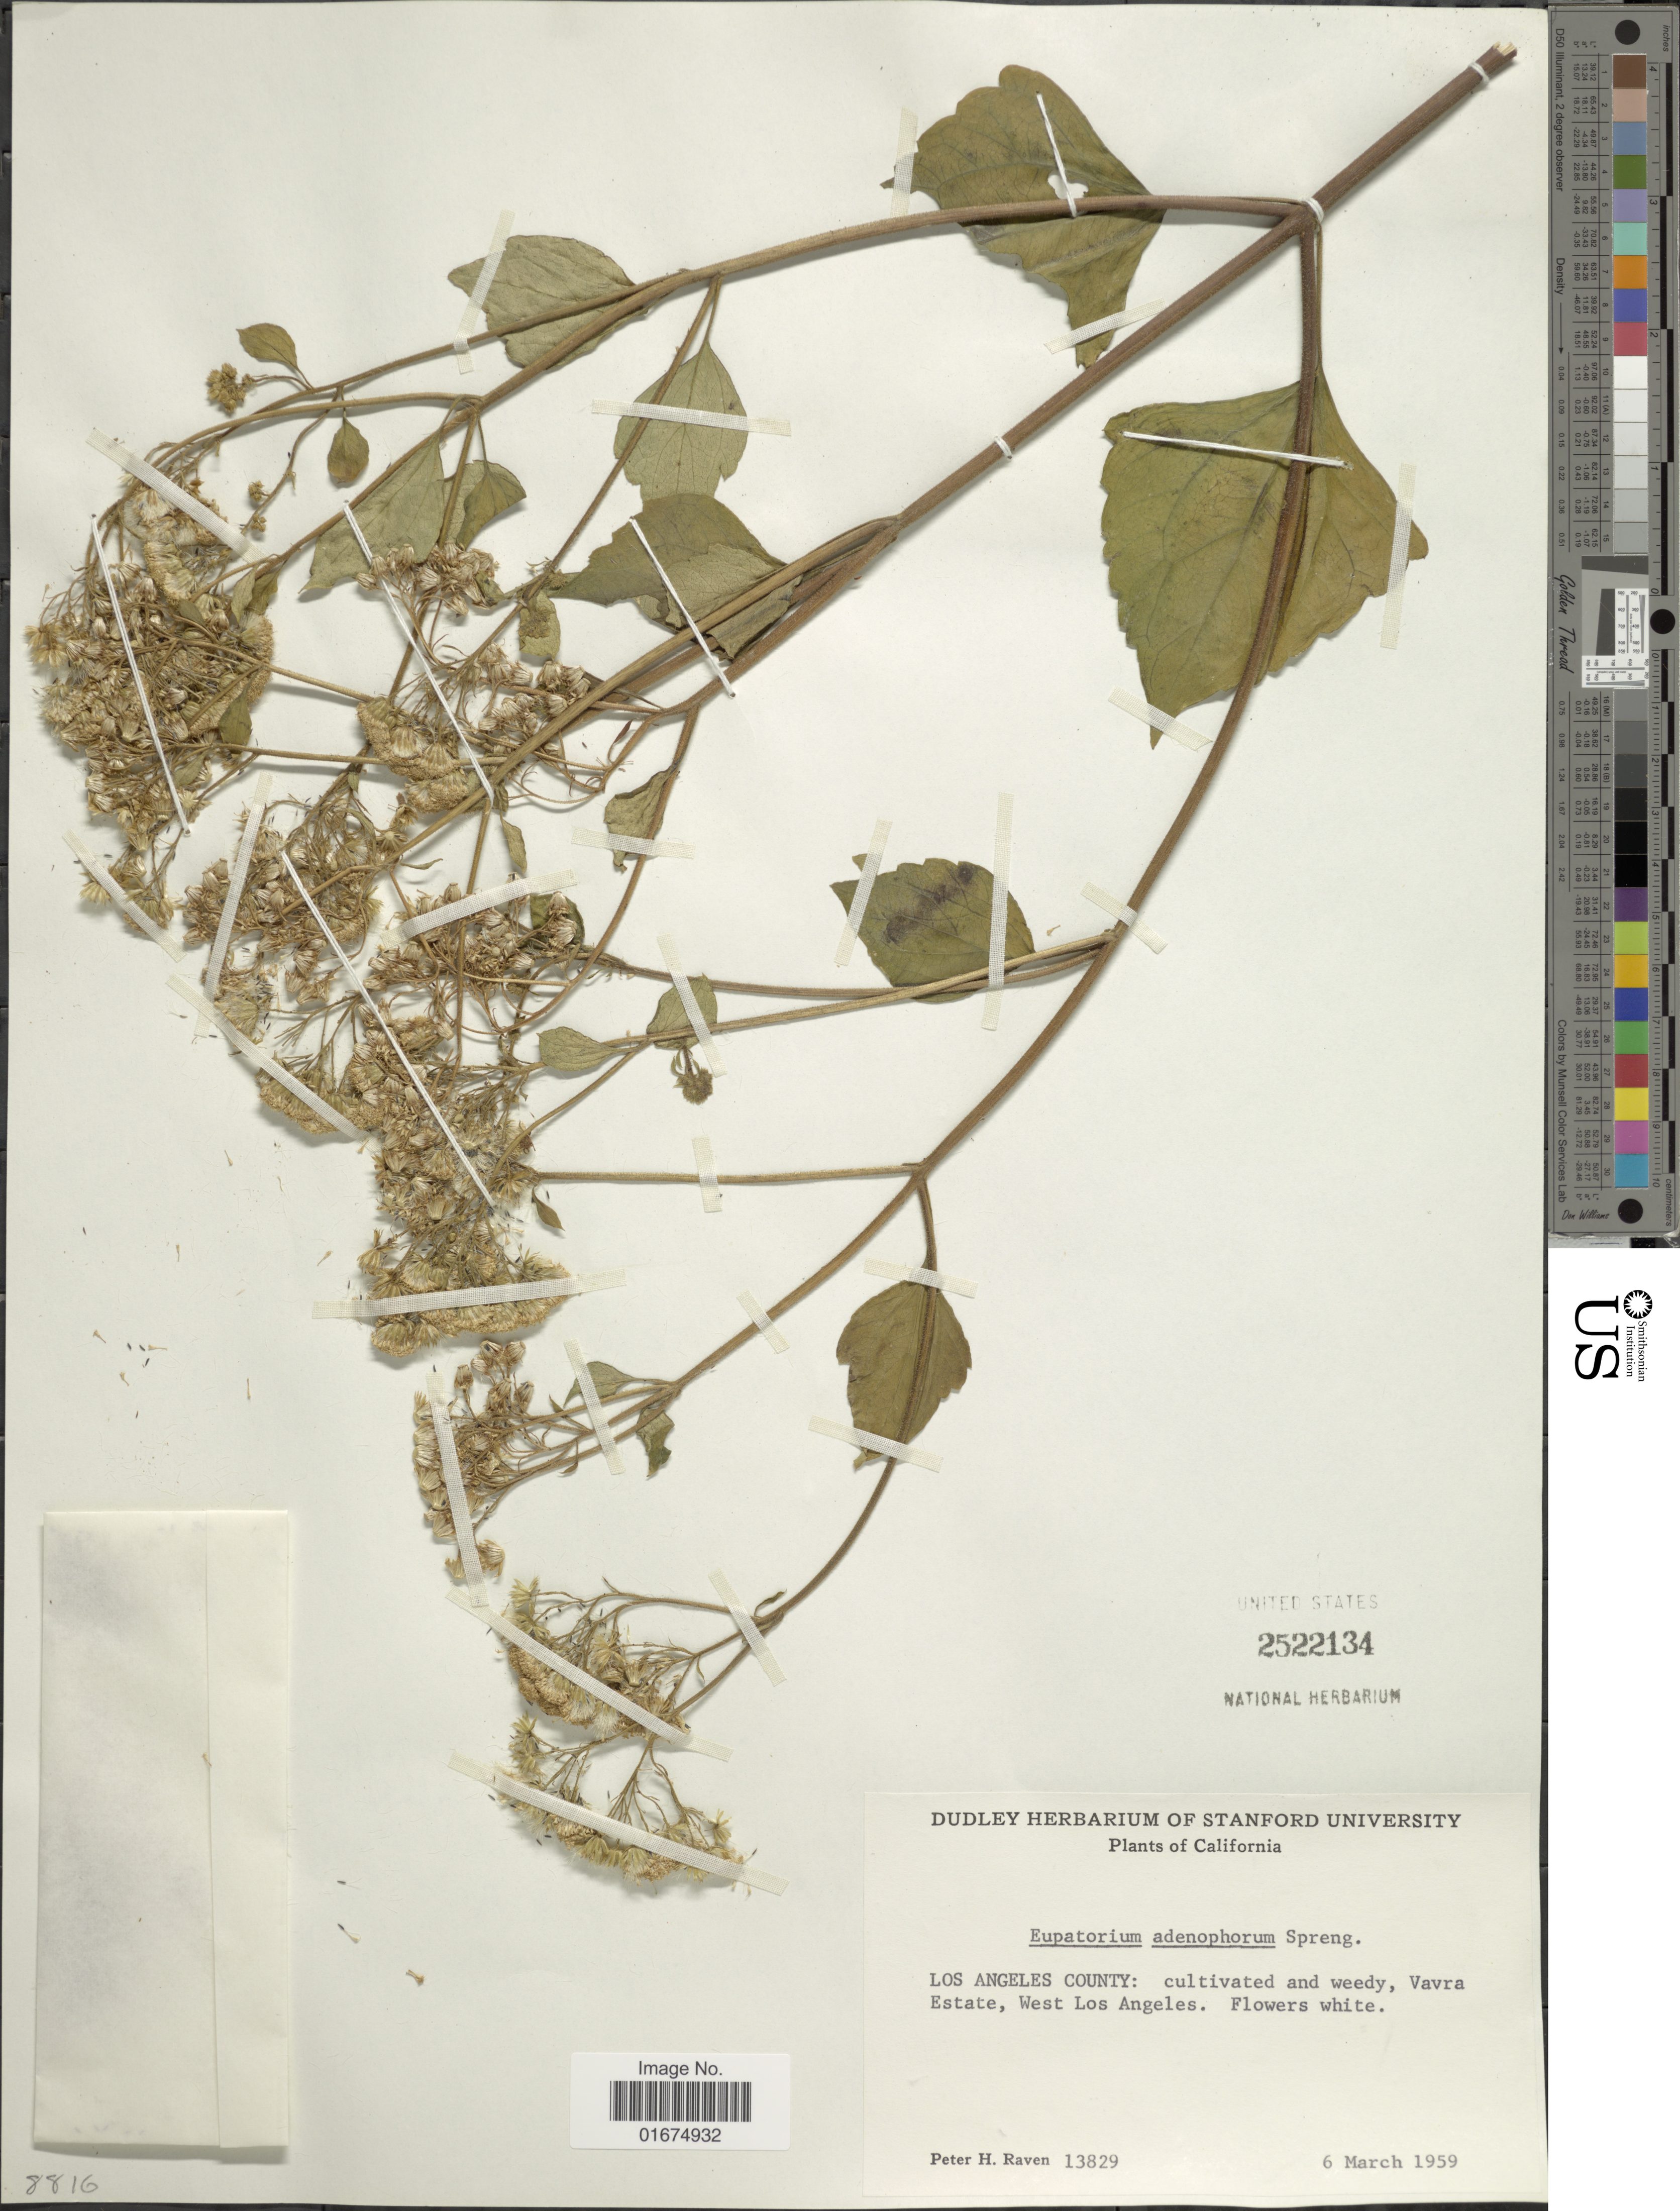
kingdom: Plantae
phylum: Tracheophyta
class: Magnoliopsida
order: Asterales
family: Asteraceae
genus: Ageratina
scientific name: Ageratina adenophora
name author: (Spreng.) R.M. King & H. Rob.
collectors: P. Raven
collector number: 13829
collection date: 1959-03-06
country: United States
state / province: California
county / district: Los Angeles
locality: Los Angeles County: Cultivated and weedy, Vavra Estate, West Los Angeles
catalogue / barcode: US 2522134